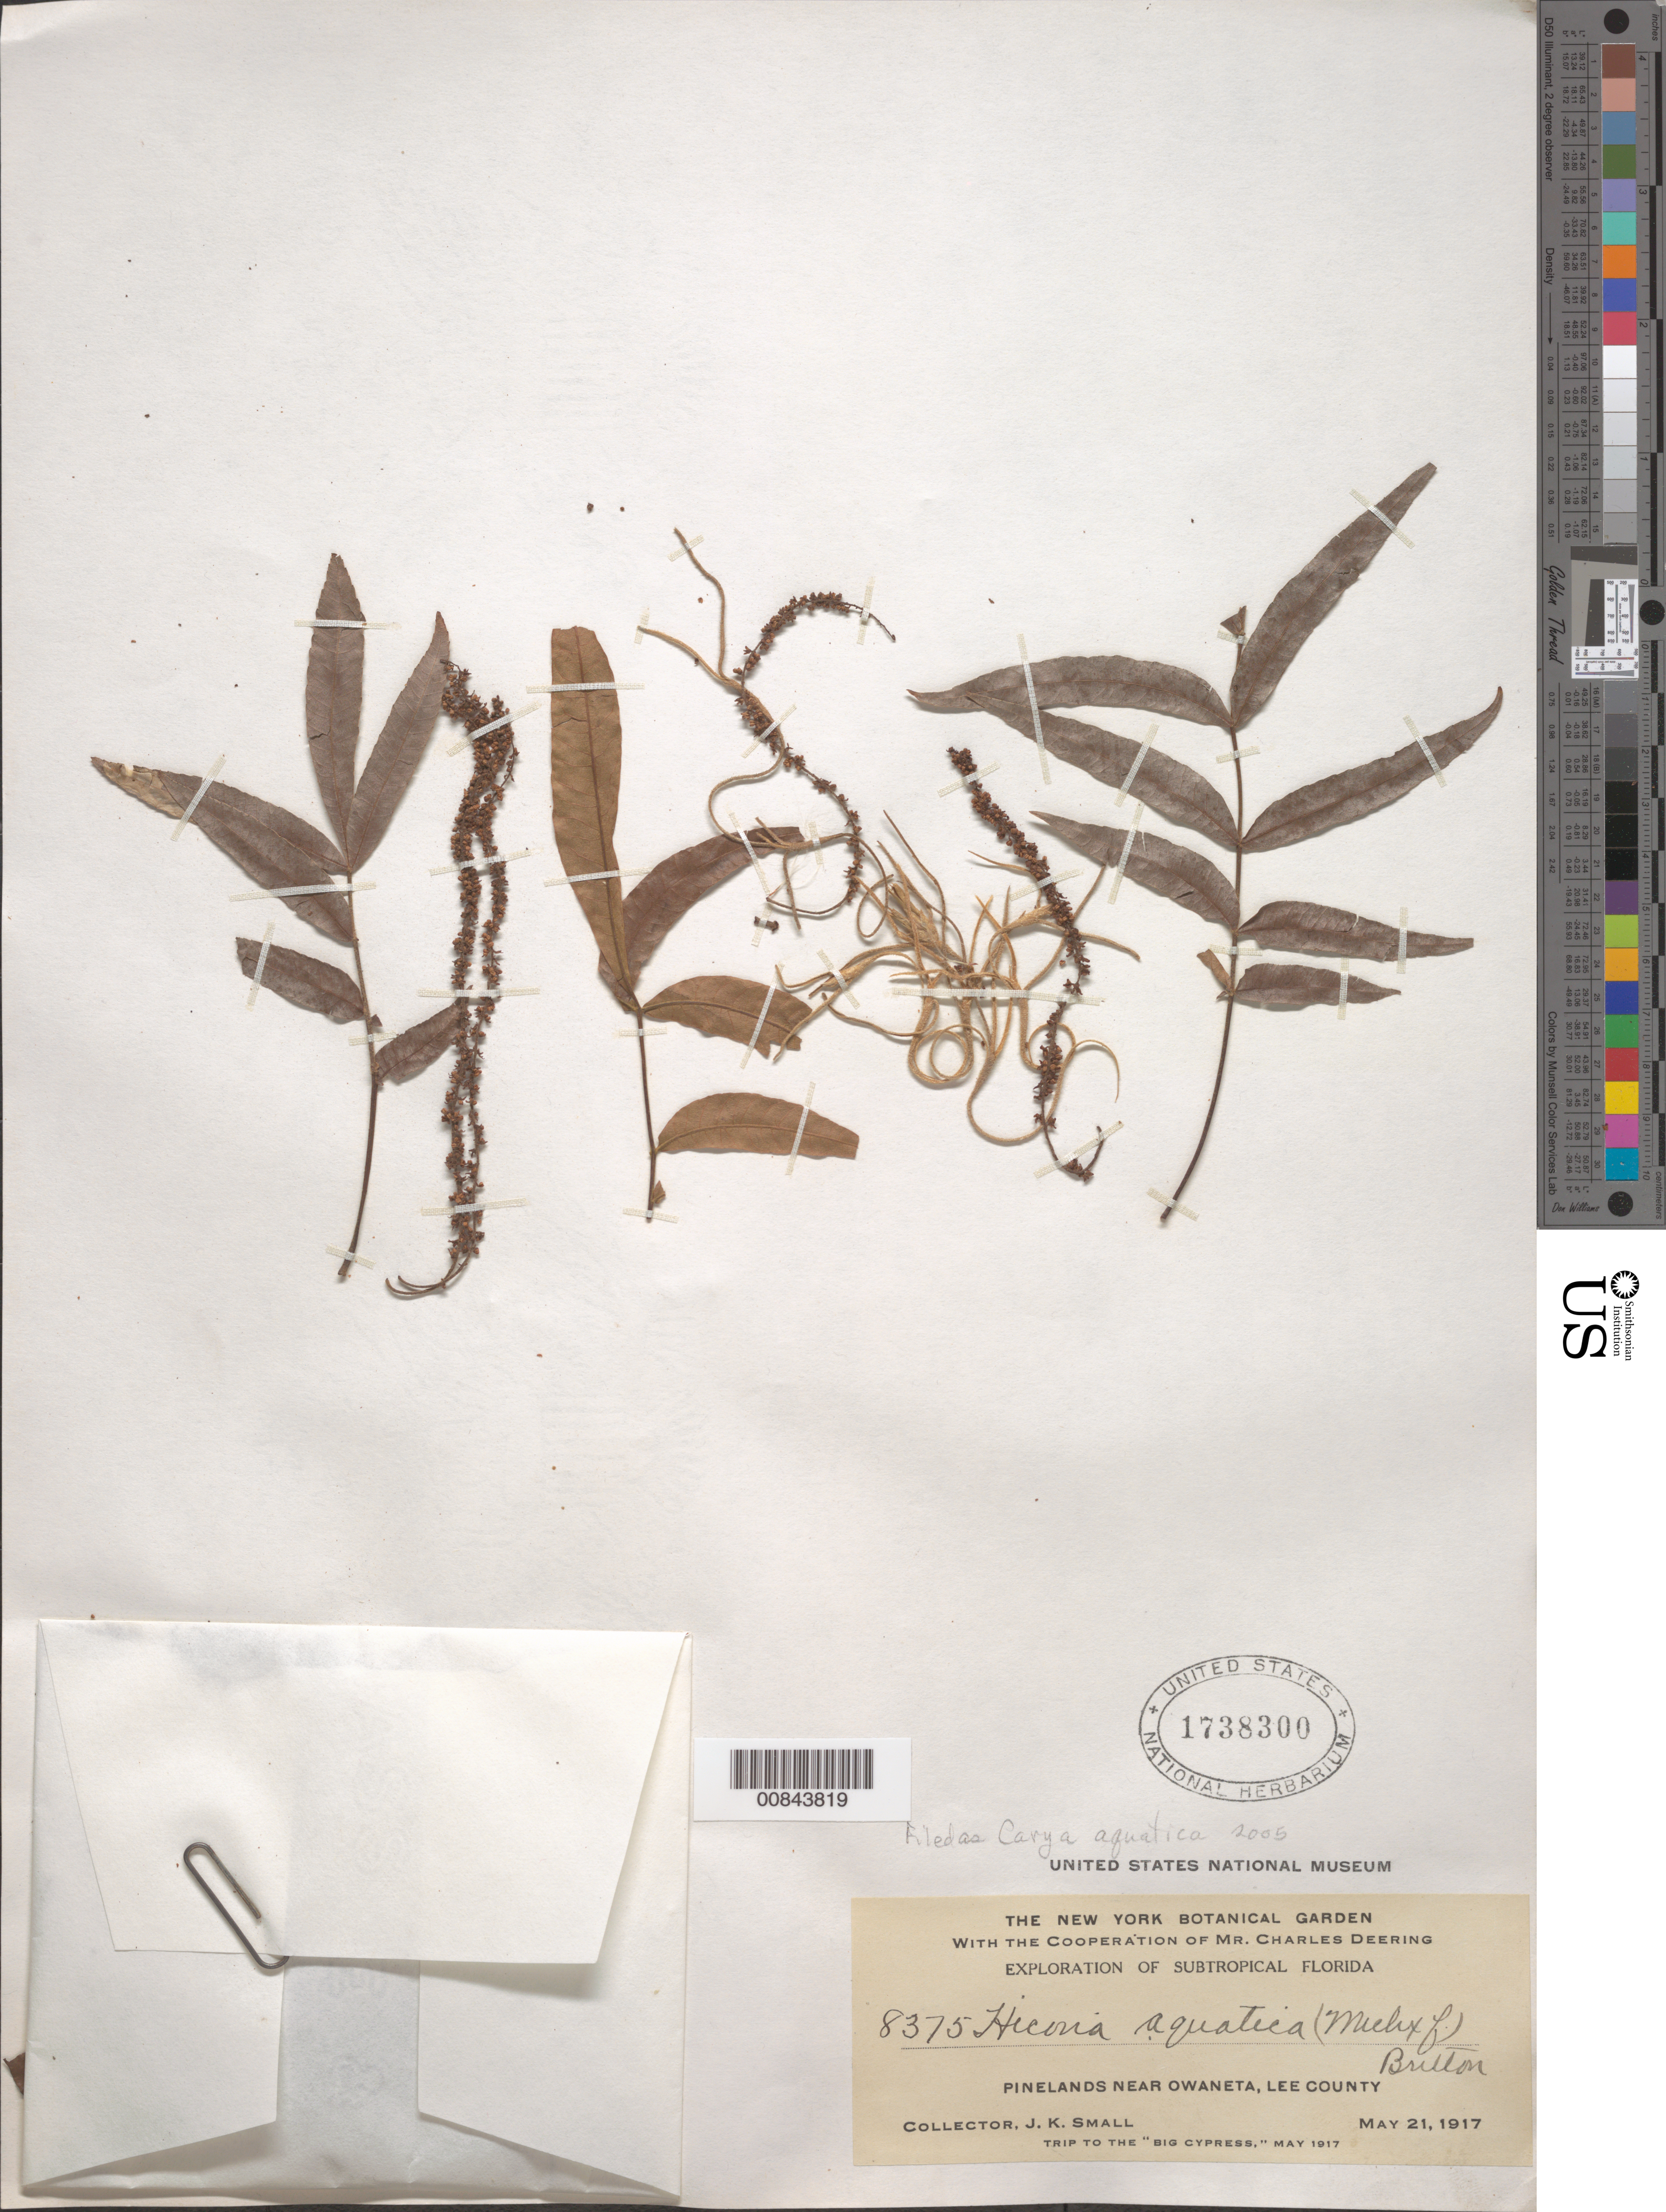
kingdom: Plantae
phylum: Tracheophyta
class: Magnoliopsida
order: Fagales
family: Juglandaceae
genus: Carya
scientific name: Carya aquatica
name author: (F. Michx.) Nutt.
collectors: J. K. Small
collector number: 8375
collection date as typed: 21 May 1917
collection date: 1917-05-21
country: United States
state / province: Florida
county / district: Lee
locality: Big Cypress, near Owaneta.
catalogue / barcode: US 1738300